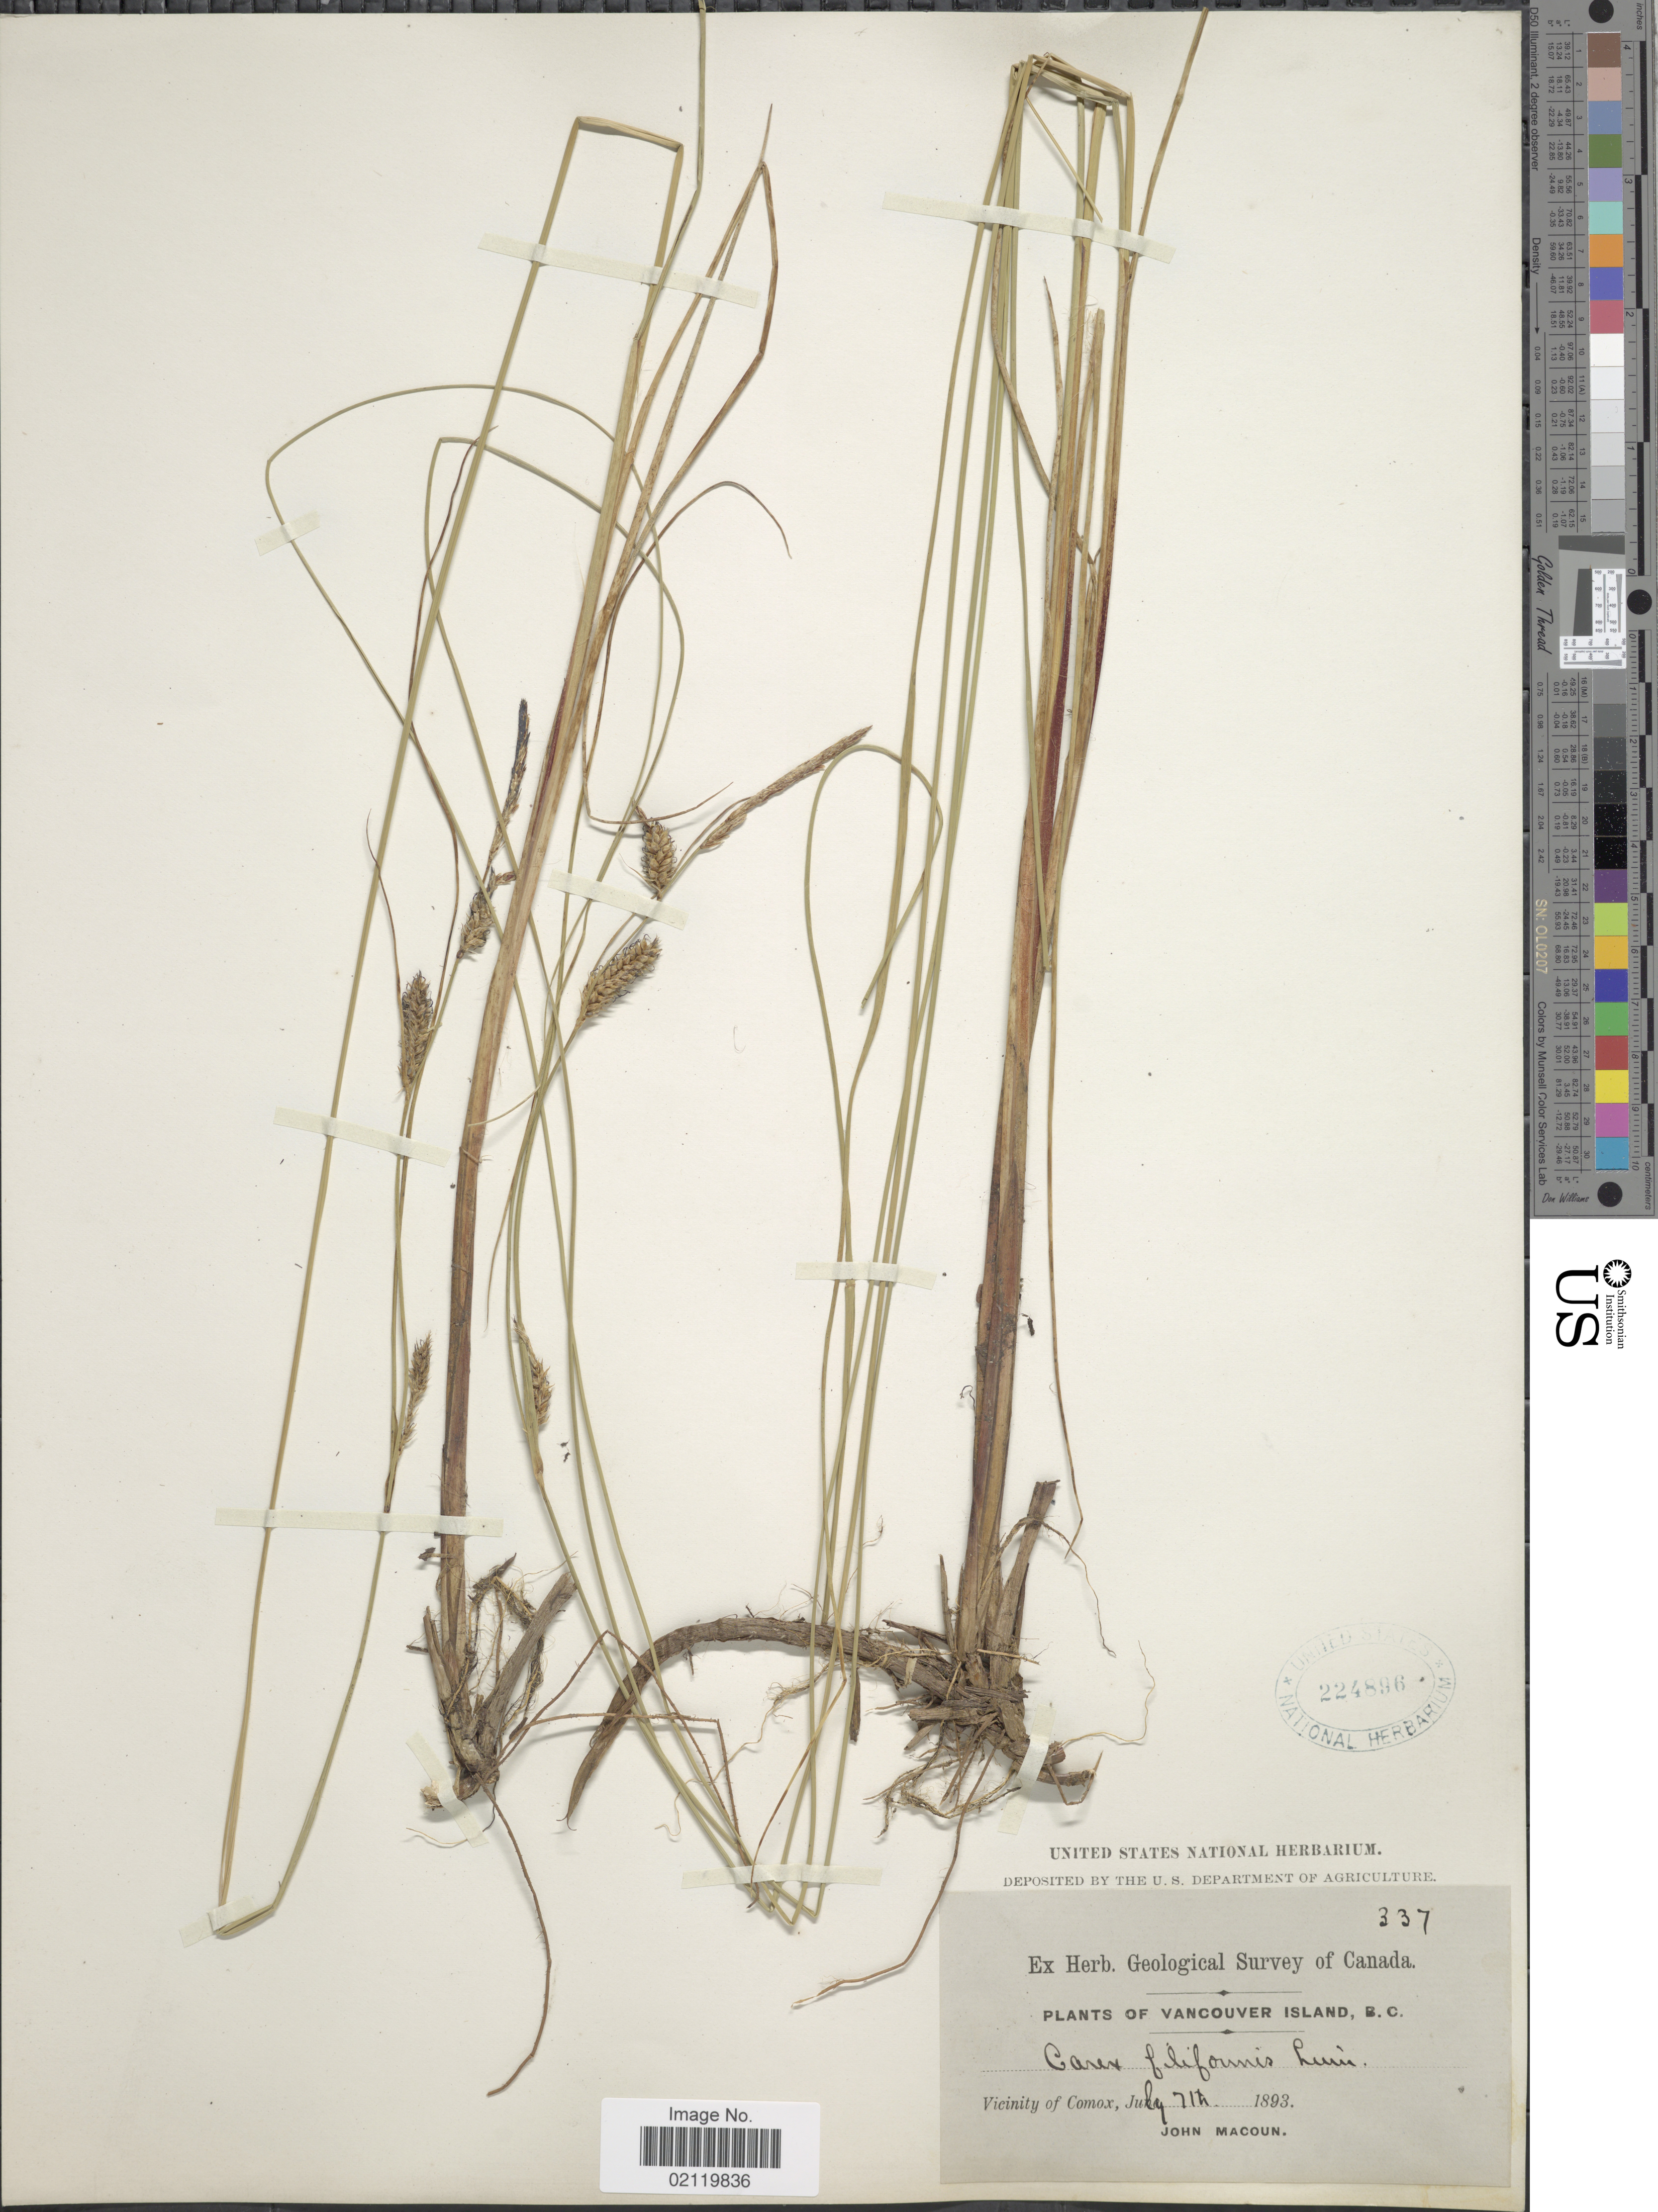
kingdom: Plantae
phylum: Tracheophyta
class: Liliopsida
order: Poales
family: Cyperaceae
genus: Carex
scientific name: Carex lasiocarpa var. americana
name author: Fernald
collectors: J. Macoun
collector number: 337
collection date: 1893-07-07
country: Canada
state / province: British Columbia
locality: Vancouver Island, B.C. Vicinity of Comox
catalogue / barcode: US 224896